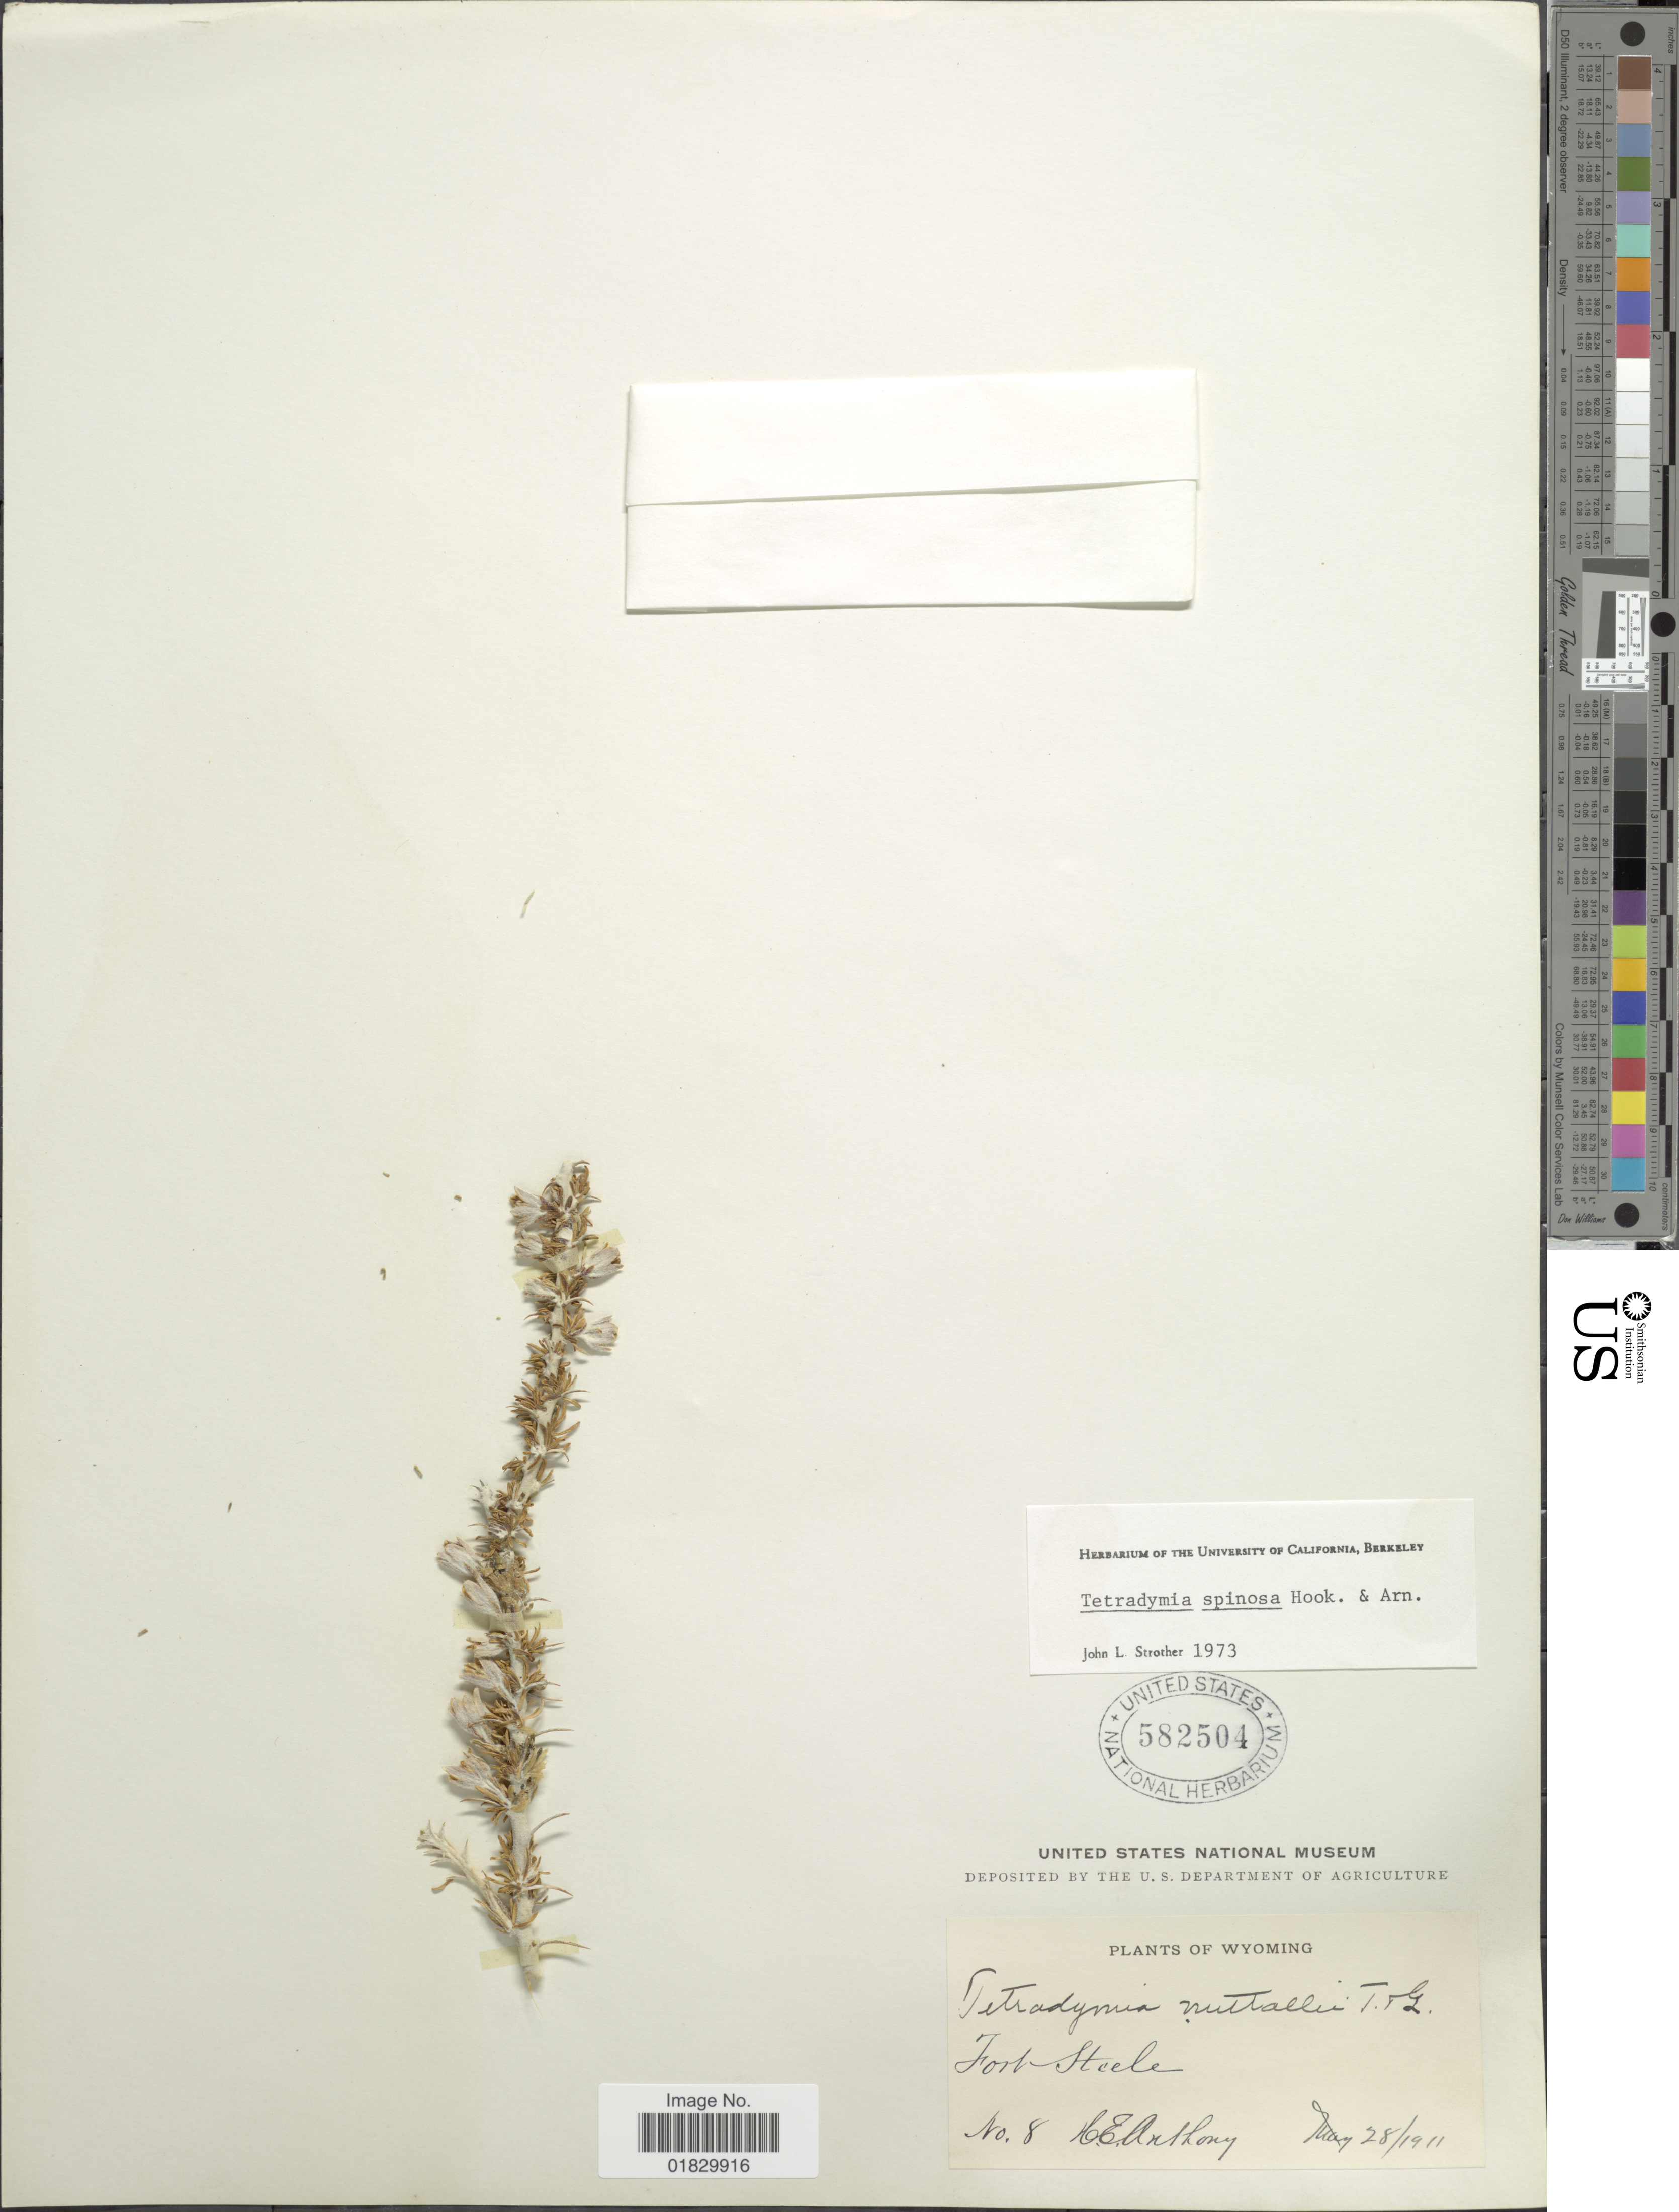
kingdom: Plantae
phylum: Tracheophyta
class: Magnoliopsida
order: Asterales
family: Asteraceae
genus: Tetradymia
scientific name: Tetradymia spinosa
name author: Hook. & Arn.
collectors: H. E. Anthony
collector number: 8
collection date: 1911-05-28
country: United States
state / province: Wyoming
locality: Fort Steele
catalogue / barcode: US 582504